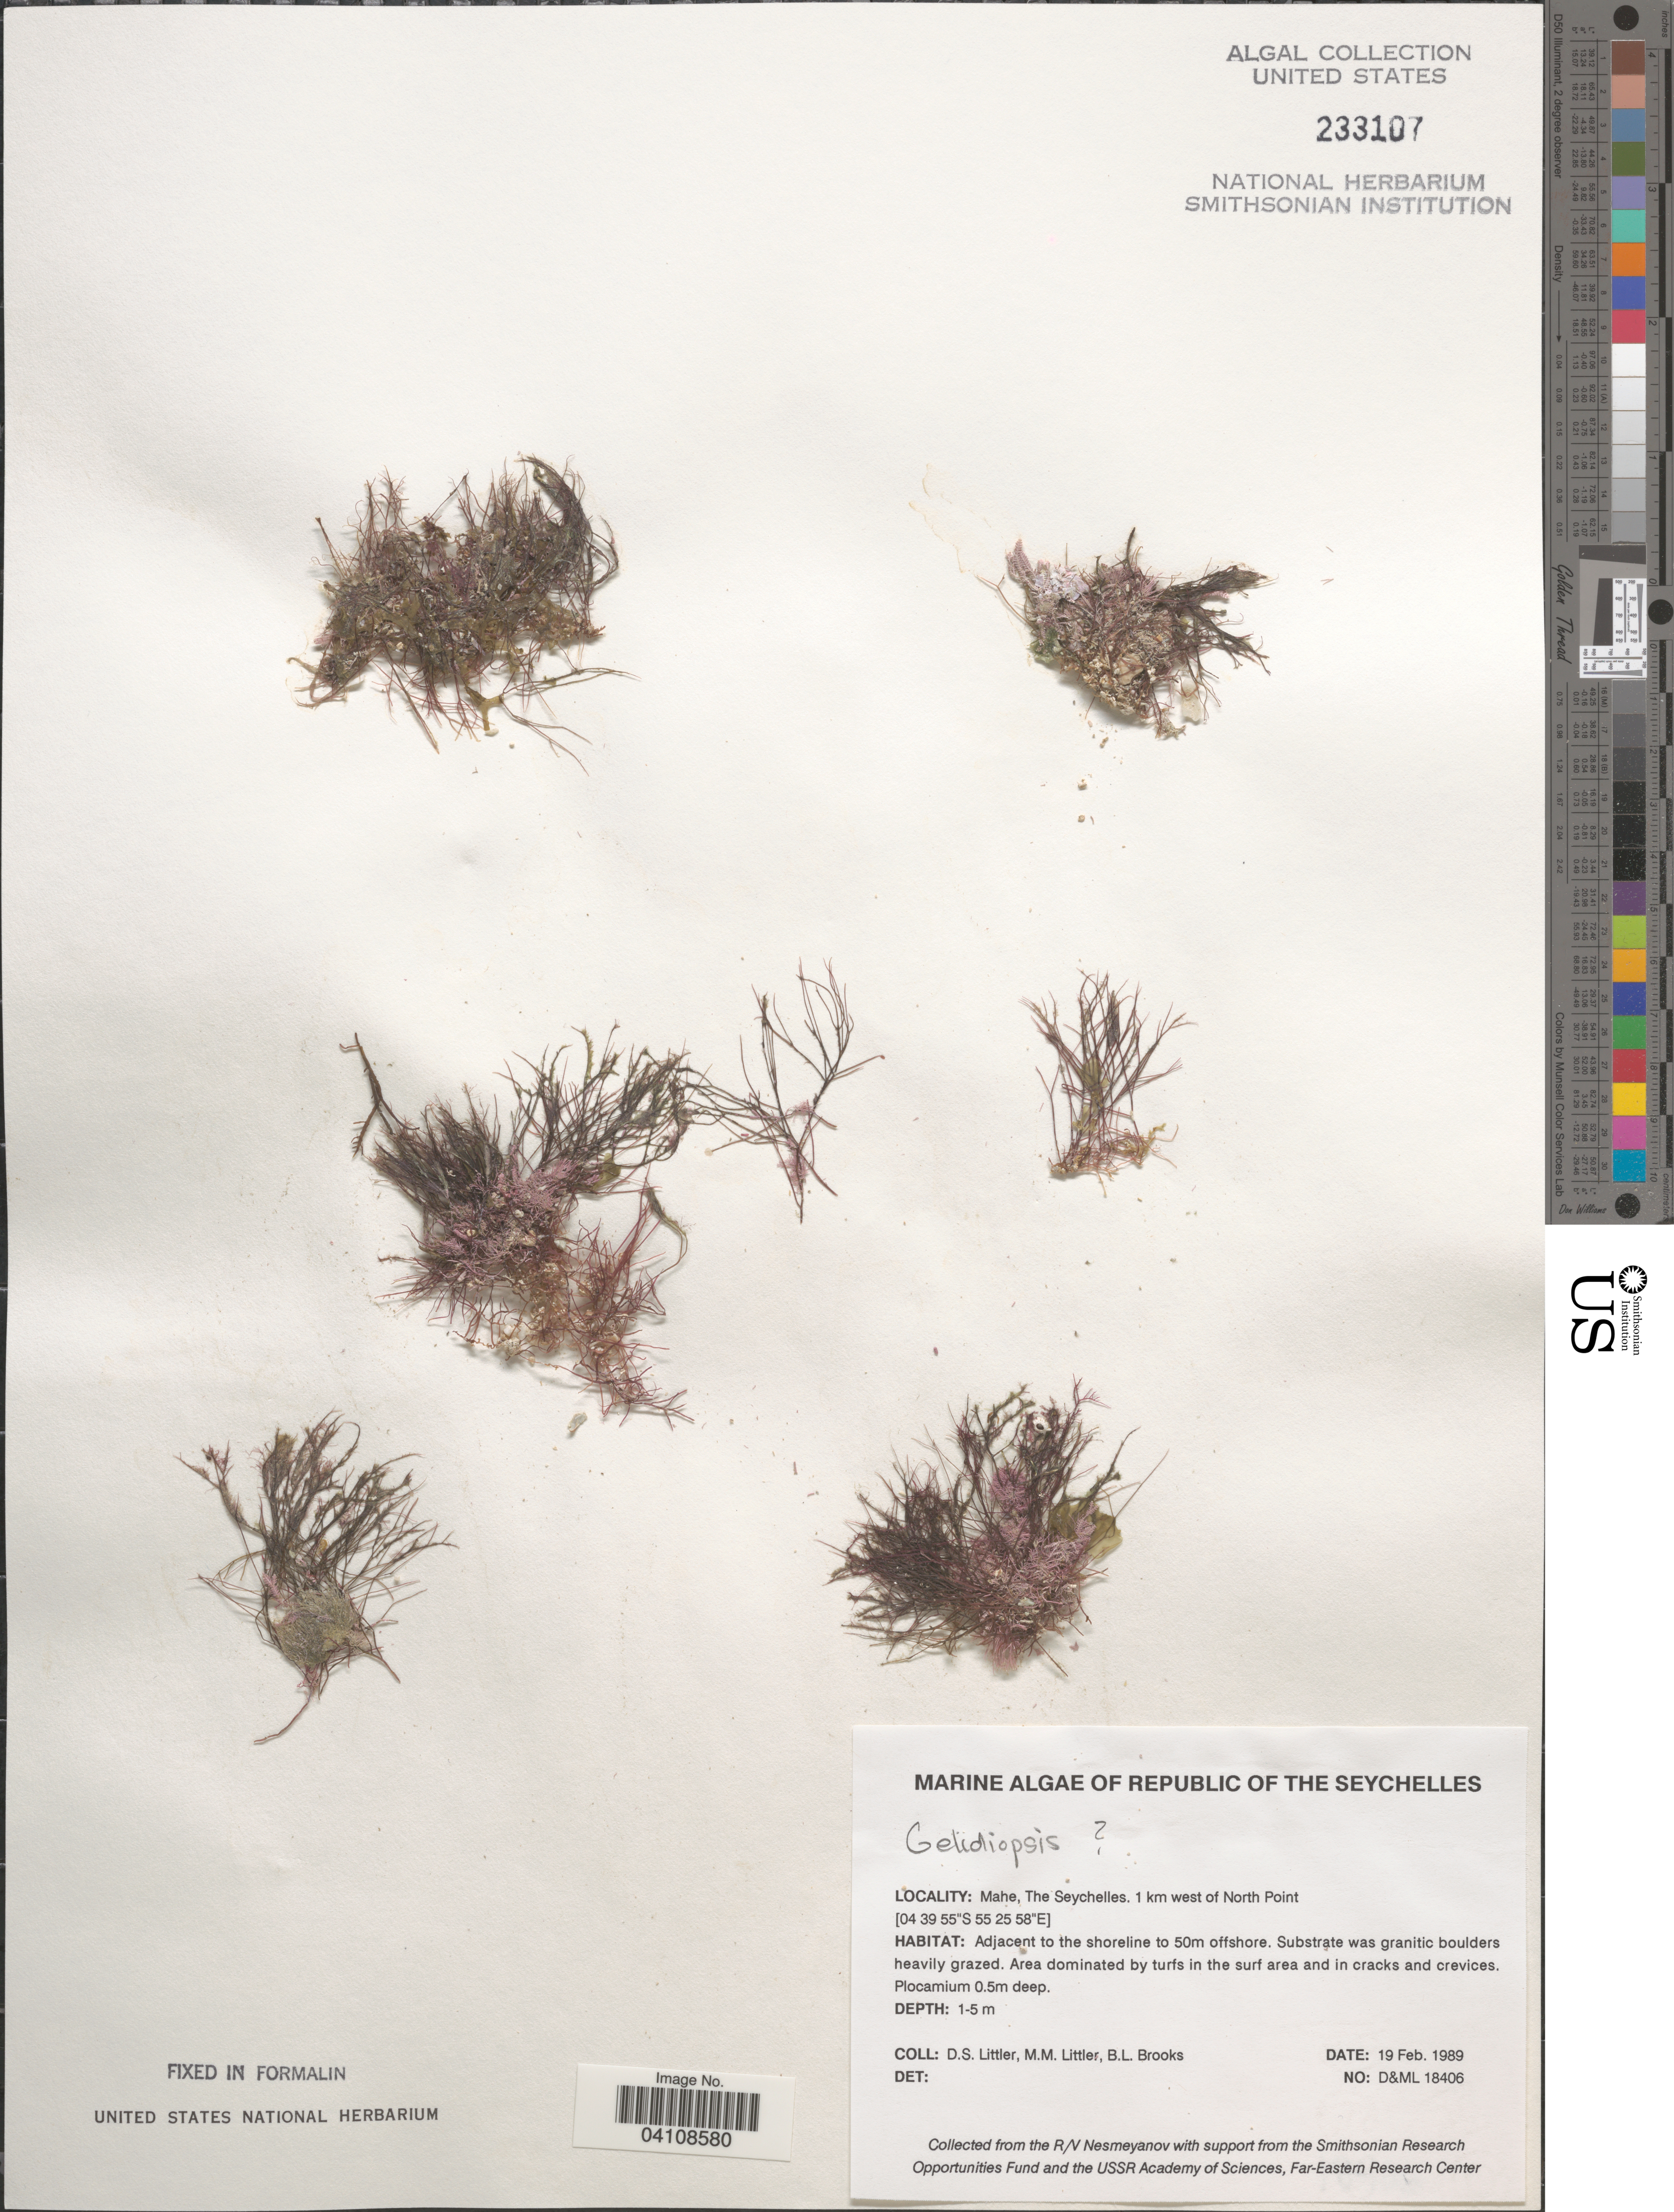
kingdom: Plantae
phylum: Rhodophyta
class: Florideophyceae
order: Rhodymeniales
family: Lomentariaceae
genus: Ceratodictyon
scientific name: Ceratodictyon sp.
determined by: Algae name updating Project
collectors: D. S. Littler & B. Brooks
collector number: D&ML18406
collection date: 1989-02-19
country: Seychelles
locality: Republic of The Seychelles. Mahe. 1 km west of North Point. Adjacent to the shoreline to 50m offshore.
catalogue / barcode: US 233107